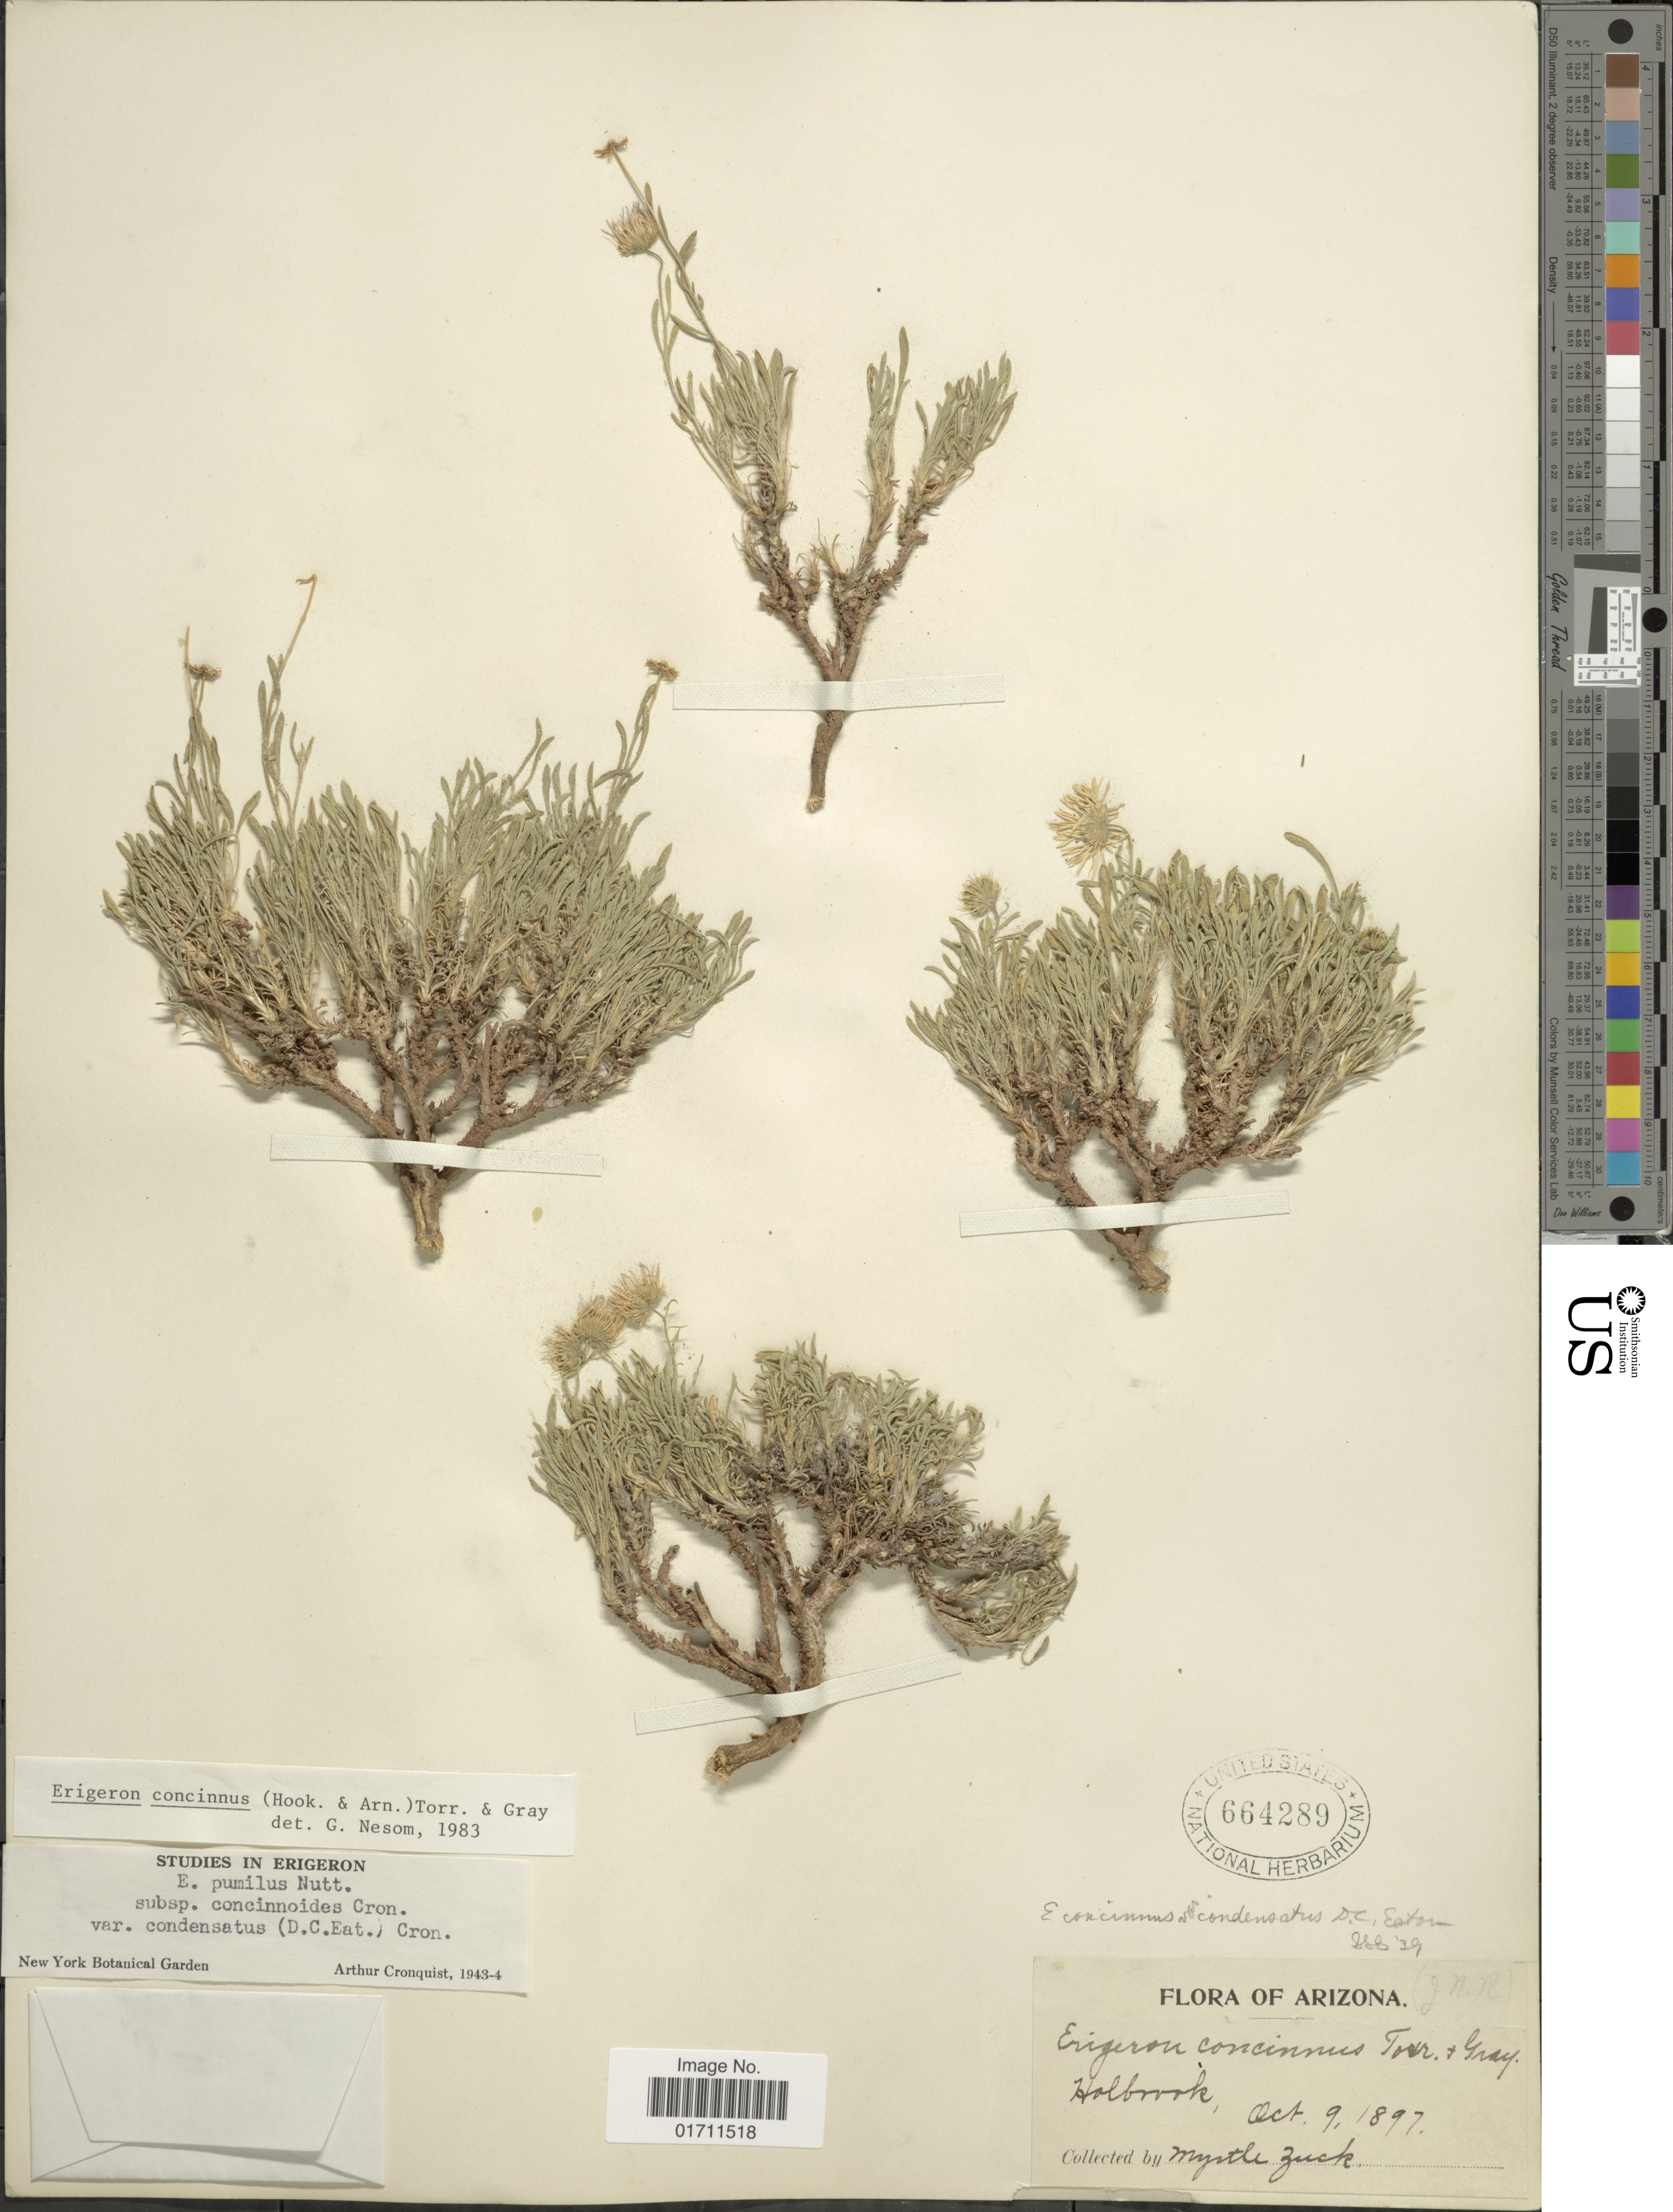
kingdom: Plantae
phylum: Tracheophyta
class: Magnoliopsida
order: Asterales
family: Asteraceae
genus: Erigeron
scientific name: Erigeron concinnus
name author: (Hook. & Arn.) Torr. & A. Gray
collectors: M. Zuck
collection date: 1897-10-09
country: United States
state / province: Arizona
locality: Holbrook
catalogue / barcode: US 664289